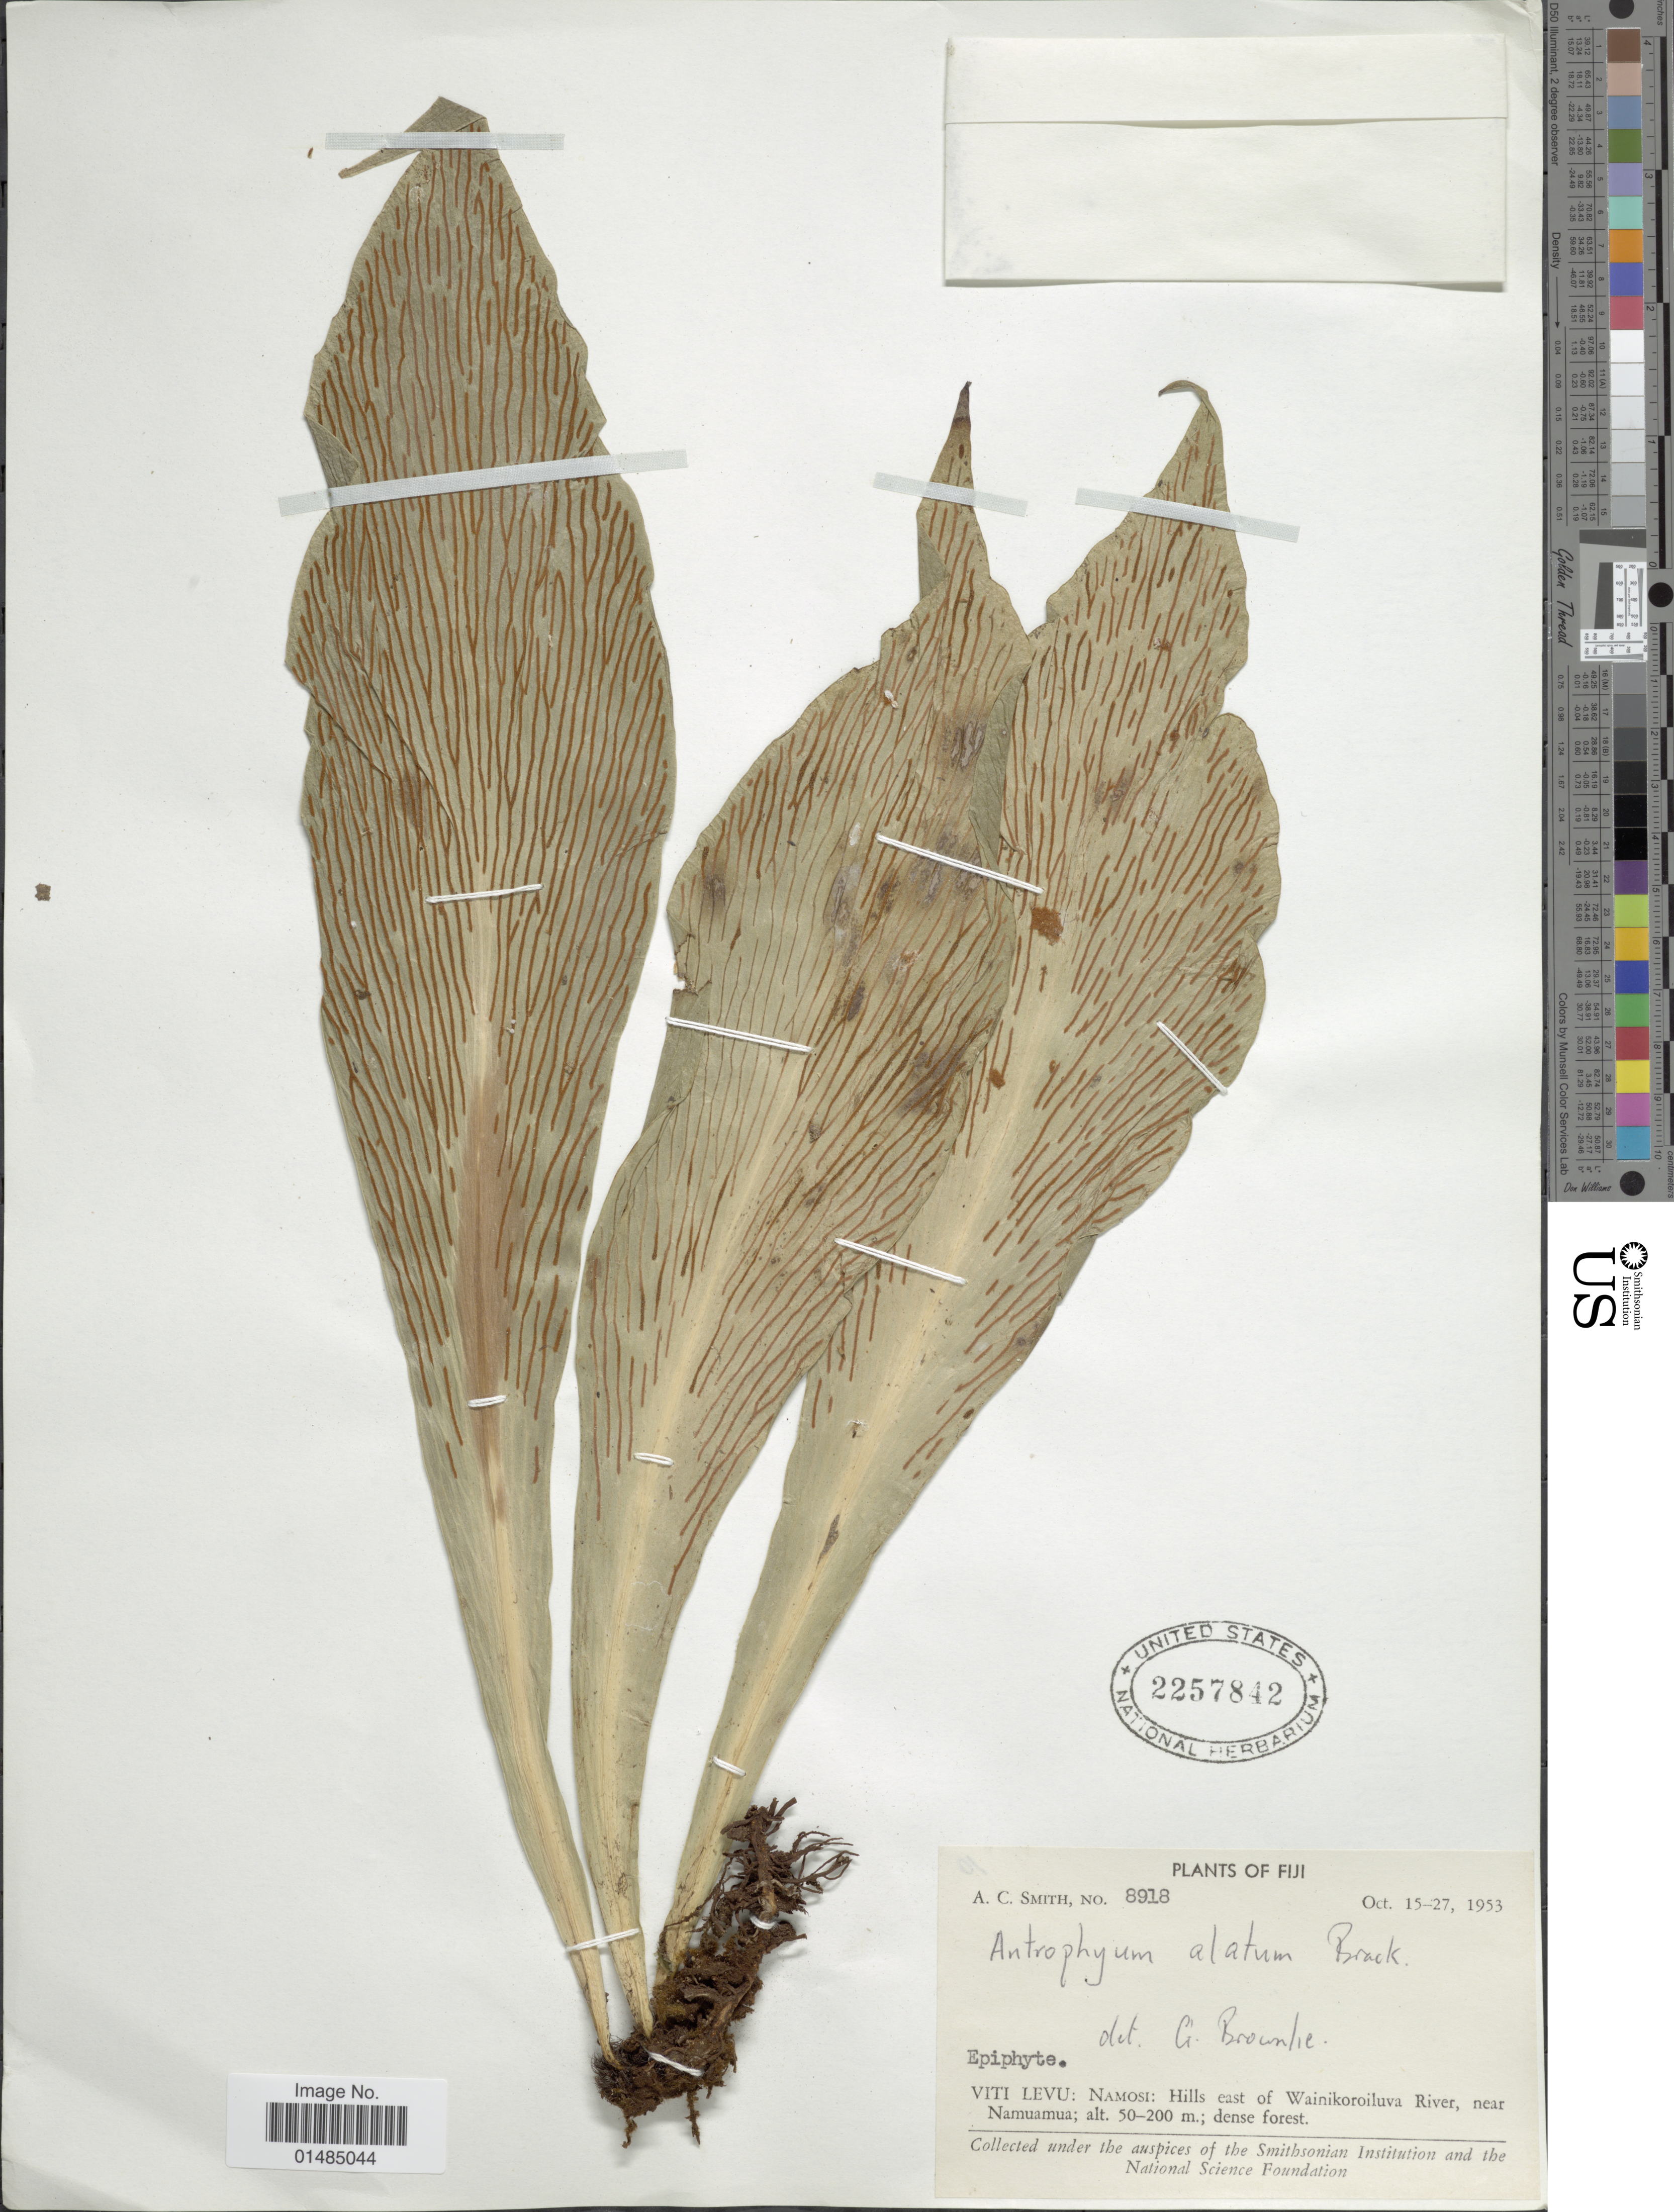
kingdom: Plantae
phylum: Tracheophyta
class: Polypodiopsida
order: Polypodiales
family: Pteridaceae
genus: Antrophyum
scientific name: Antrophyum alatum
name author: Brack. in Wilkes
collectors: A. C. Smith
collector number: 8918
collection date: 1953-10-15/1953-10-27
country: Fiji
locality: Fiji, Viti Levu, Namosi: Hills east of Wainikoroiluva River, near Namuamua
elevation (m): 50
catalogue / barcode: US 2257842